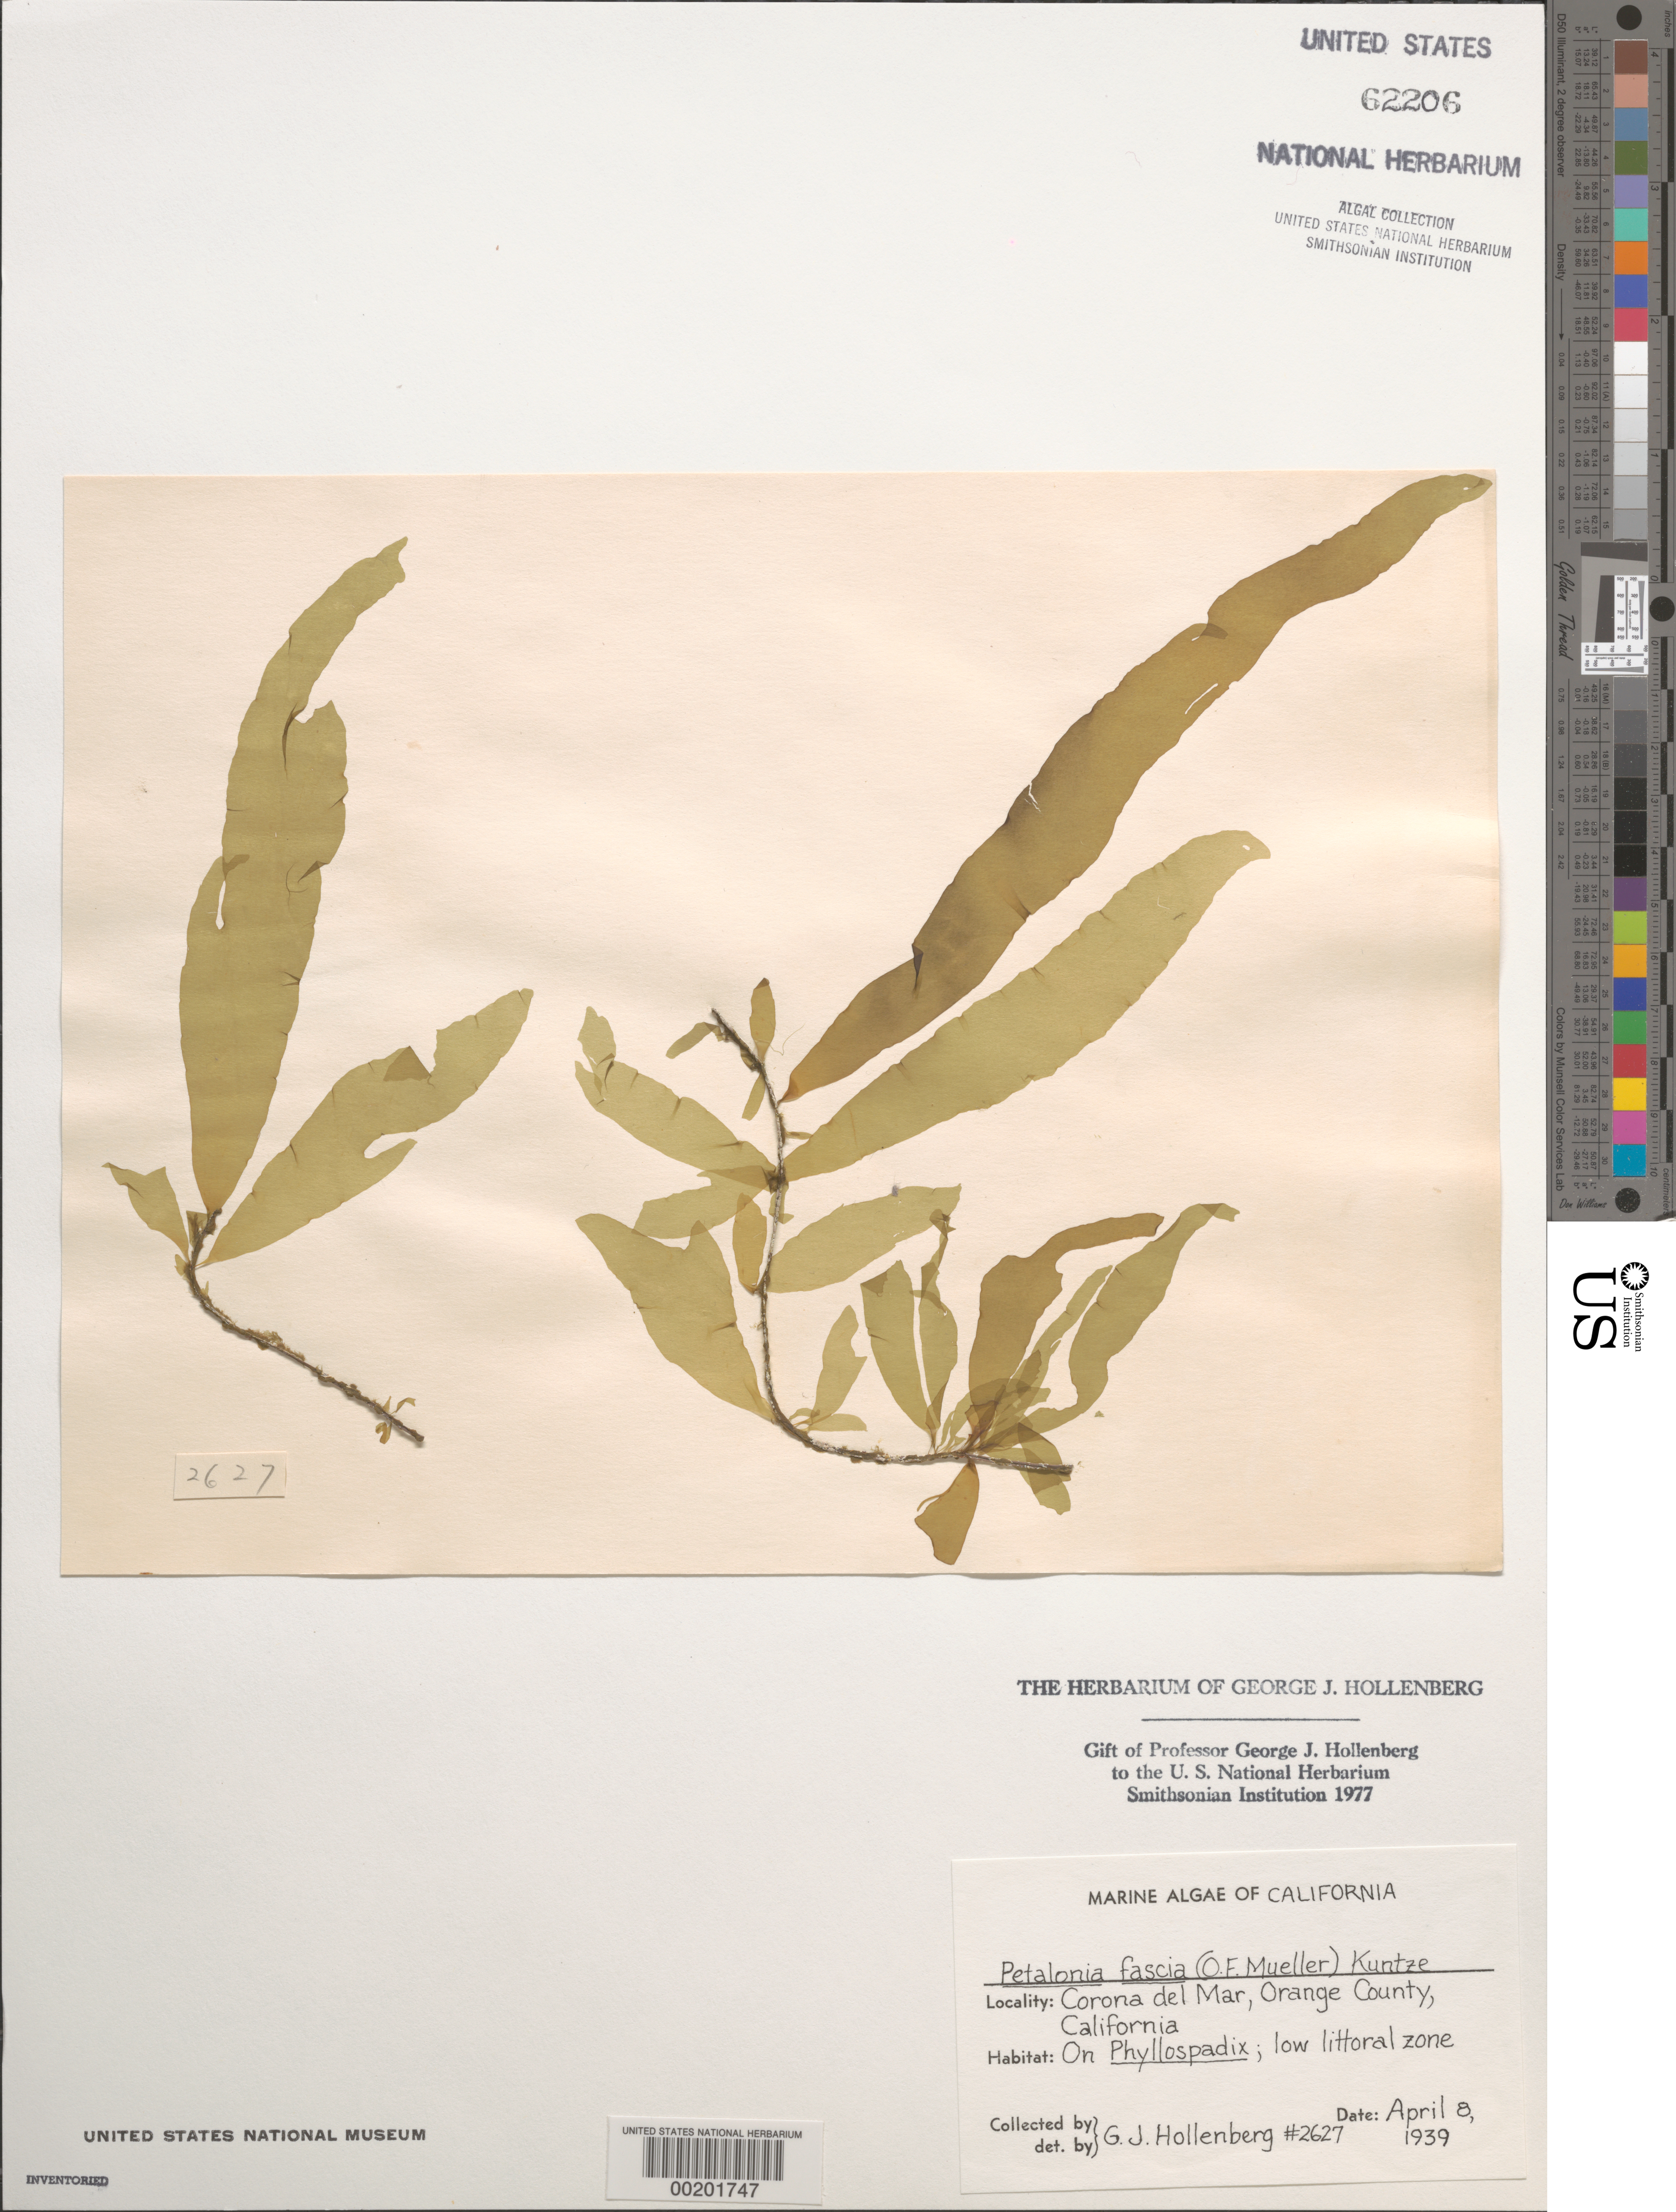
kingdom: Chromista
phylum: Ochrophyta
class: Phaeophyceae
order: Scytosiphonales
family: Scytosiphonaceae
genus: Petalonia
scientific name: Petalonia fascia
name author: (O.F. Müller) Kuntze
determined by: Hollenberg, George J.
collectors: G. Hollenberg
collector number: GJH 2627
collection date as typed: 08 Apr 1939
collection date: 1939-04-08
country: United States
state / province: California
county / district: Orange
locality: Corona del Mar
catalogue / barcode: US 62206